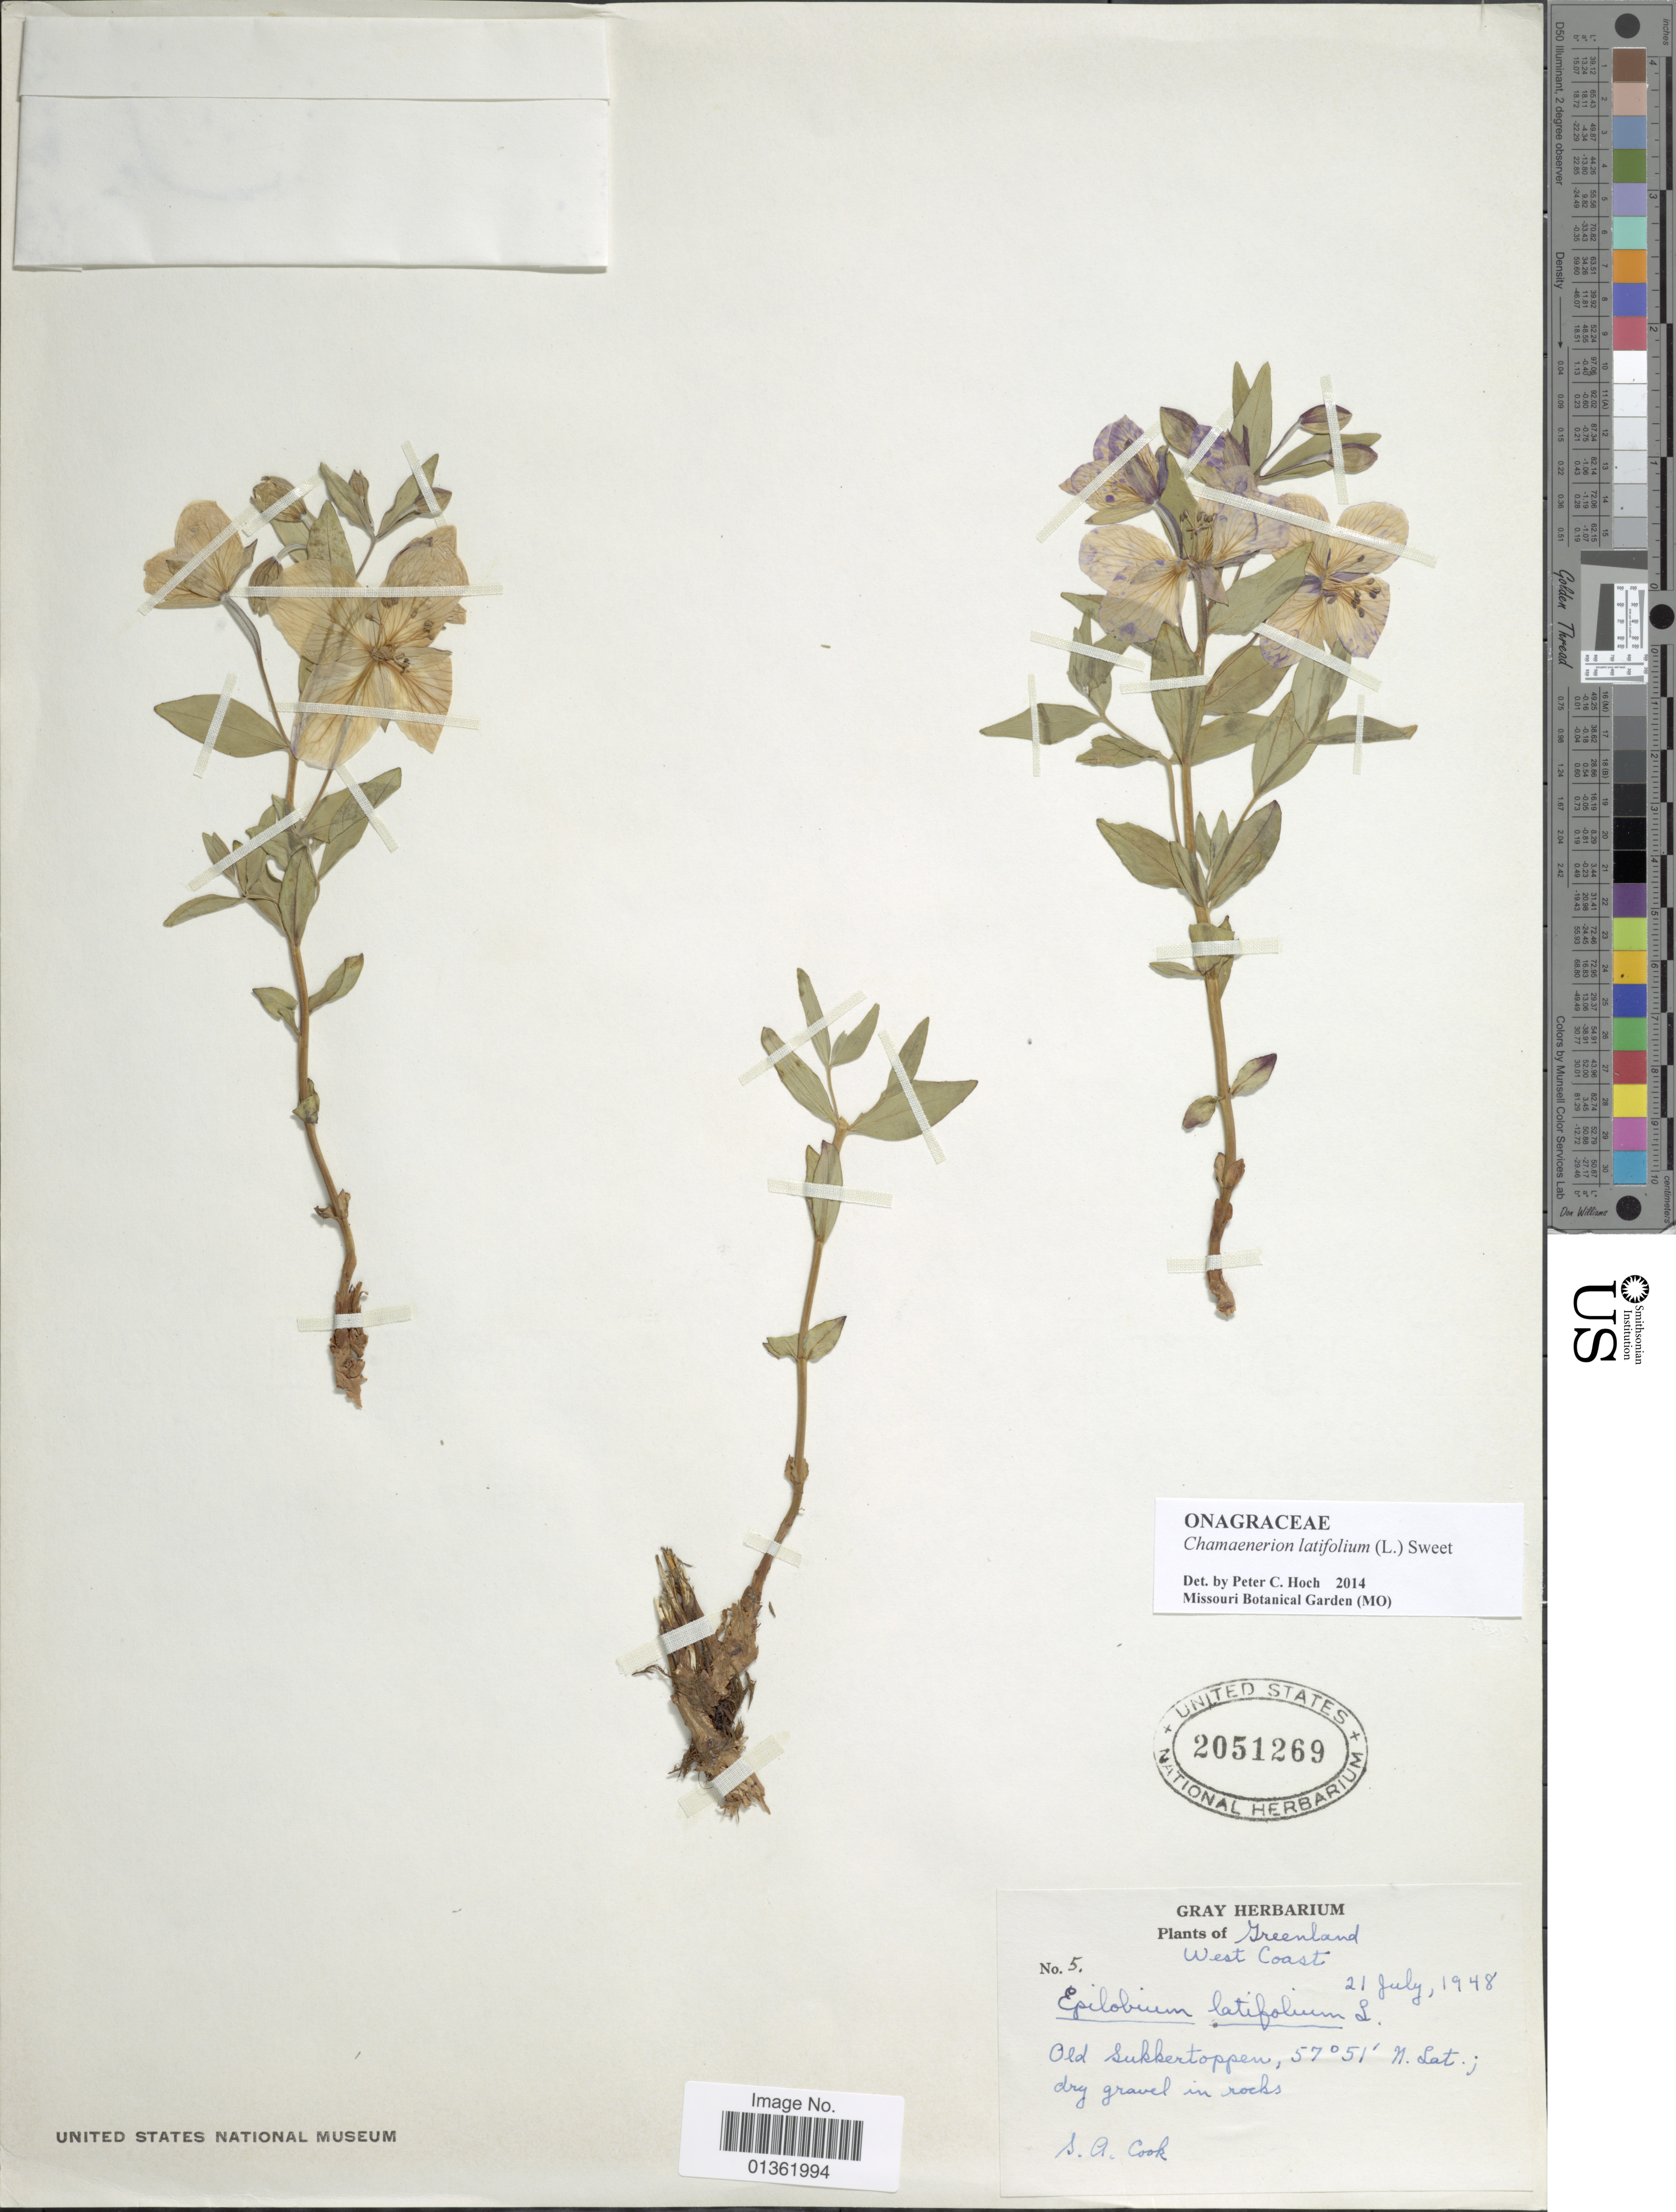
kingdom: Plantae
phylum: Tracheophyta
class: Magnoliopsida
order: Myrtales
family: Onagraceae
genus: Chamaenerion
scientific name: Chamaenerion latifolium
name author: (L.) Th. Fr. & Lange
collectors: S. A. Cook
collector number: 5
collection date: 1948-07-21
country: Greenland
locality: West Coast. Old Sukkertoppen.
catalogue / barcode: US 2051269